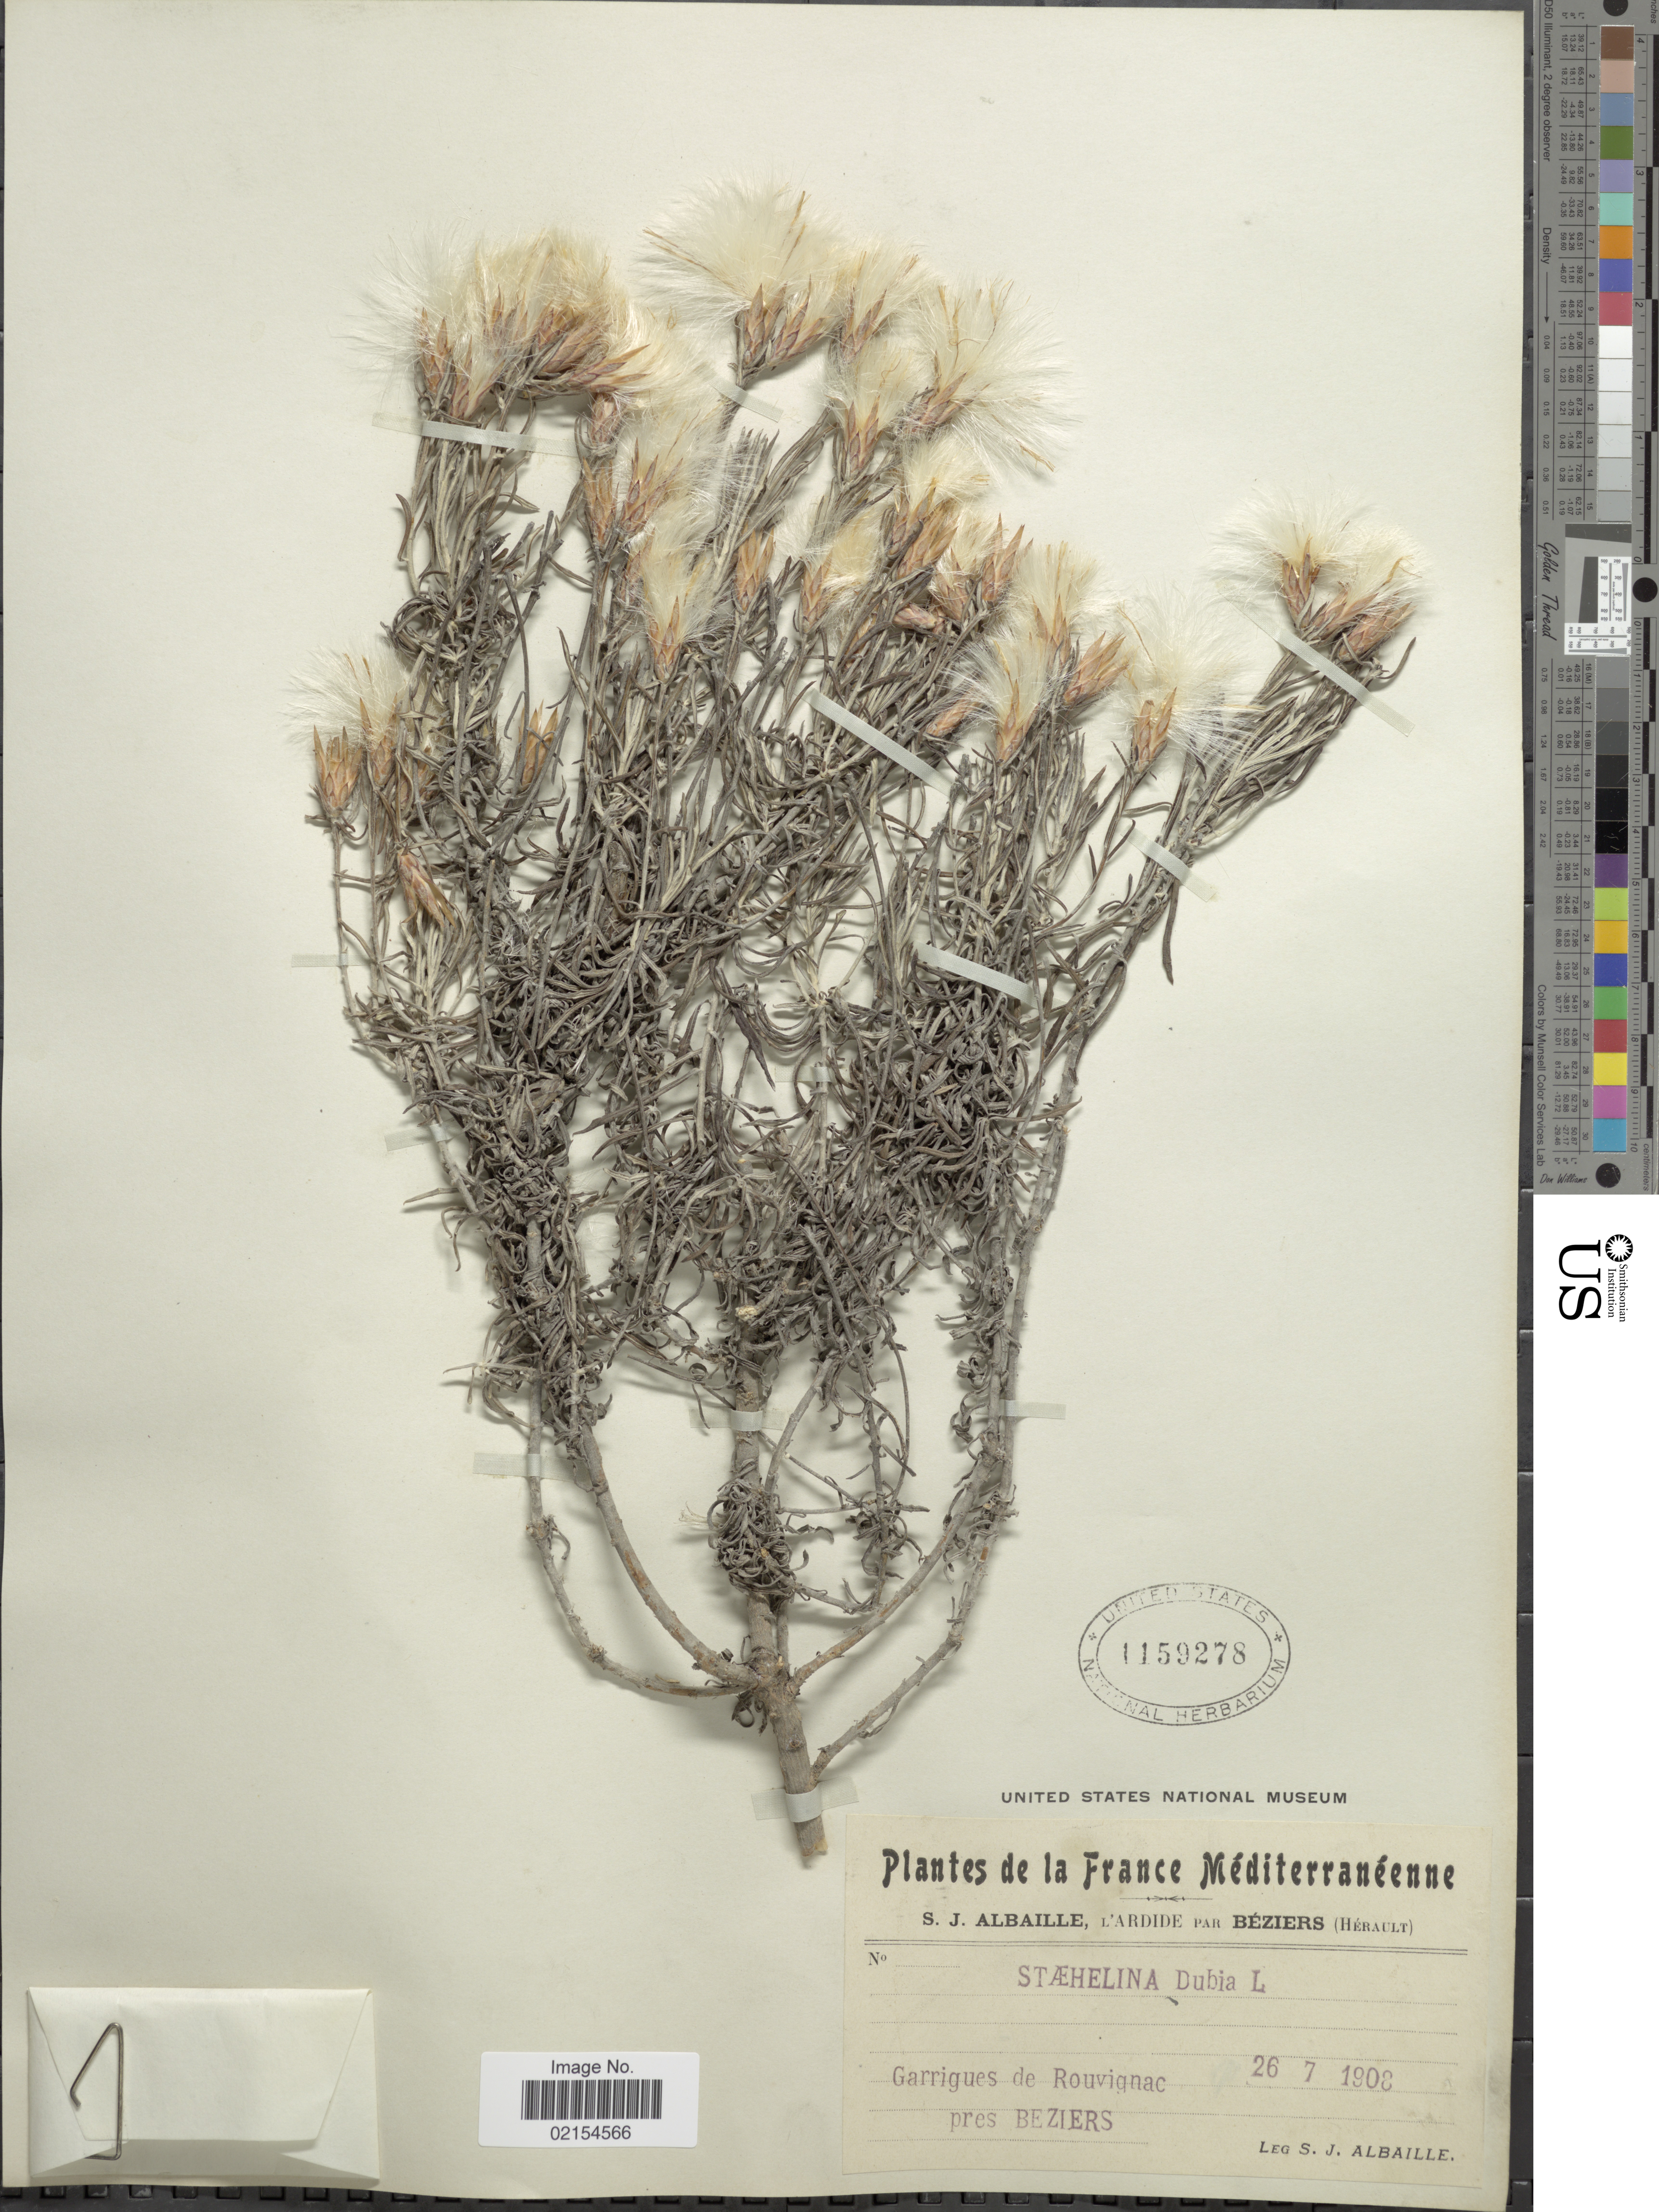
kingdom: Plantae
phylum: Tracheophyta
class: Magnoliopsida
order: Asterales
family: Asteraceae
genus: Staehelina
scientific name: Staehelina dubia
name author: L.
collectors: J. Albaille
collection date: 1908-07-26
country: France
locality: De la France Mediterraneenne, Garrigues de Rouvignac pres Beziers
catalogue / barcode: US 1159278